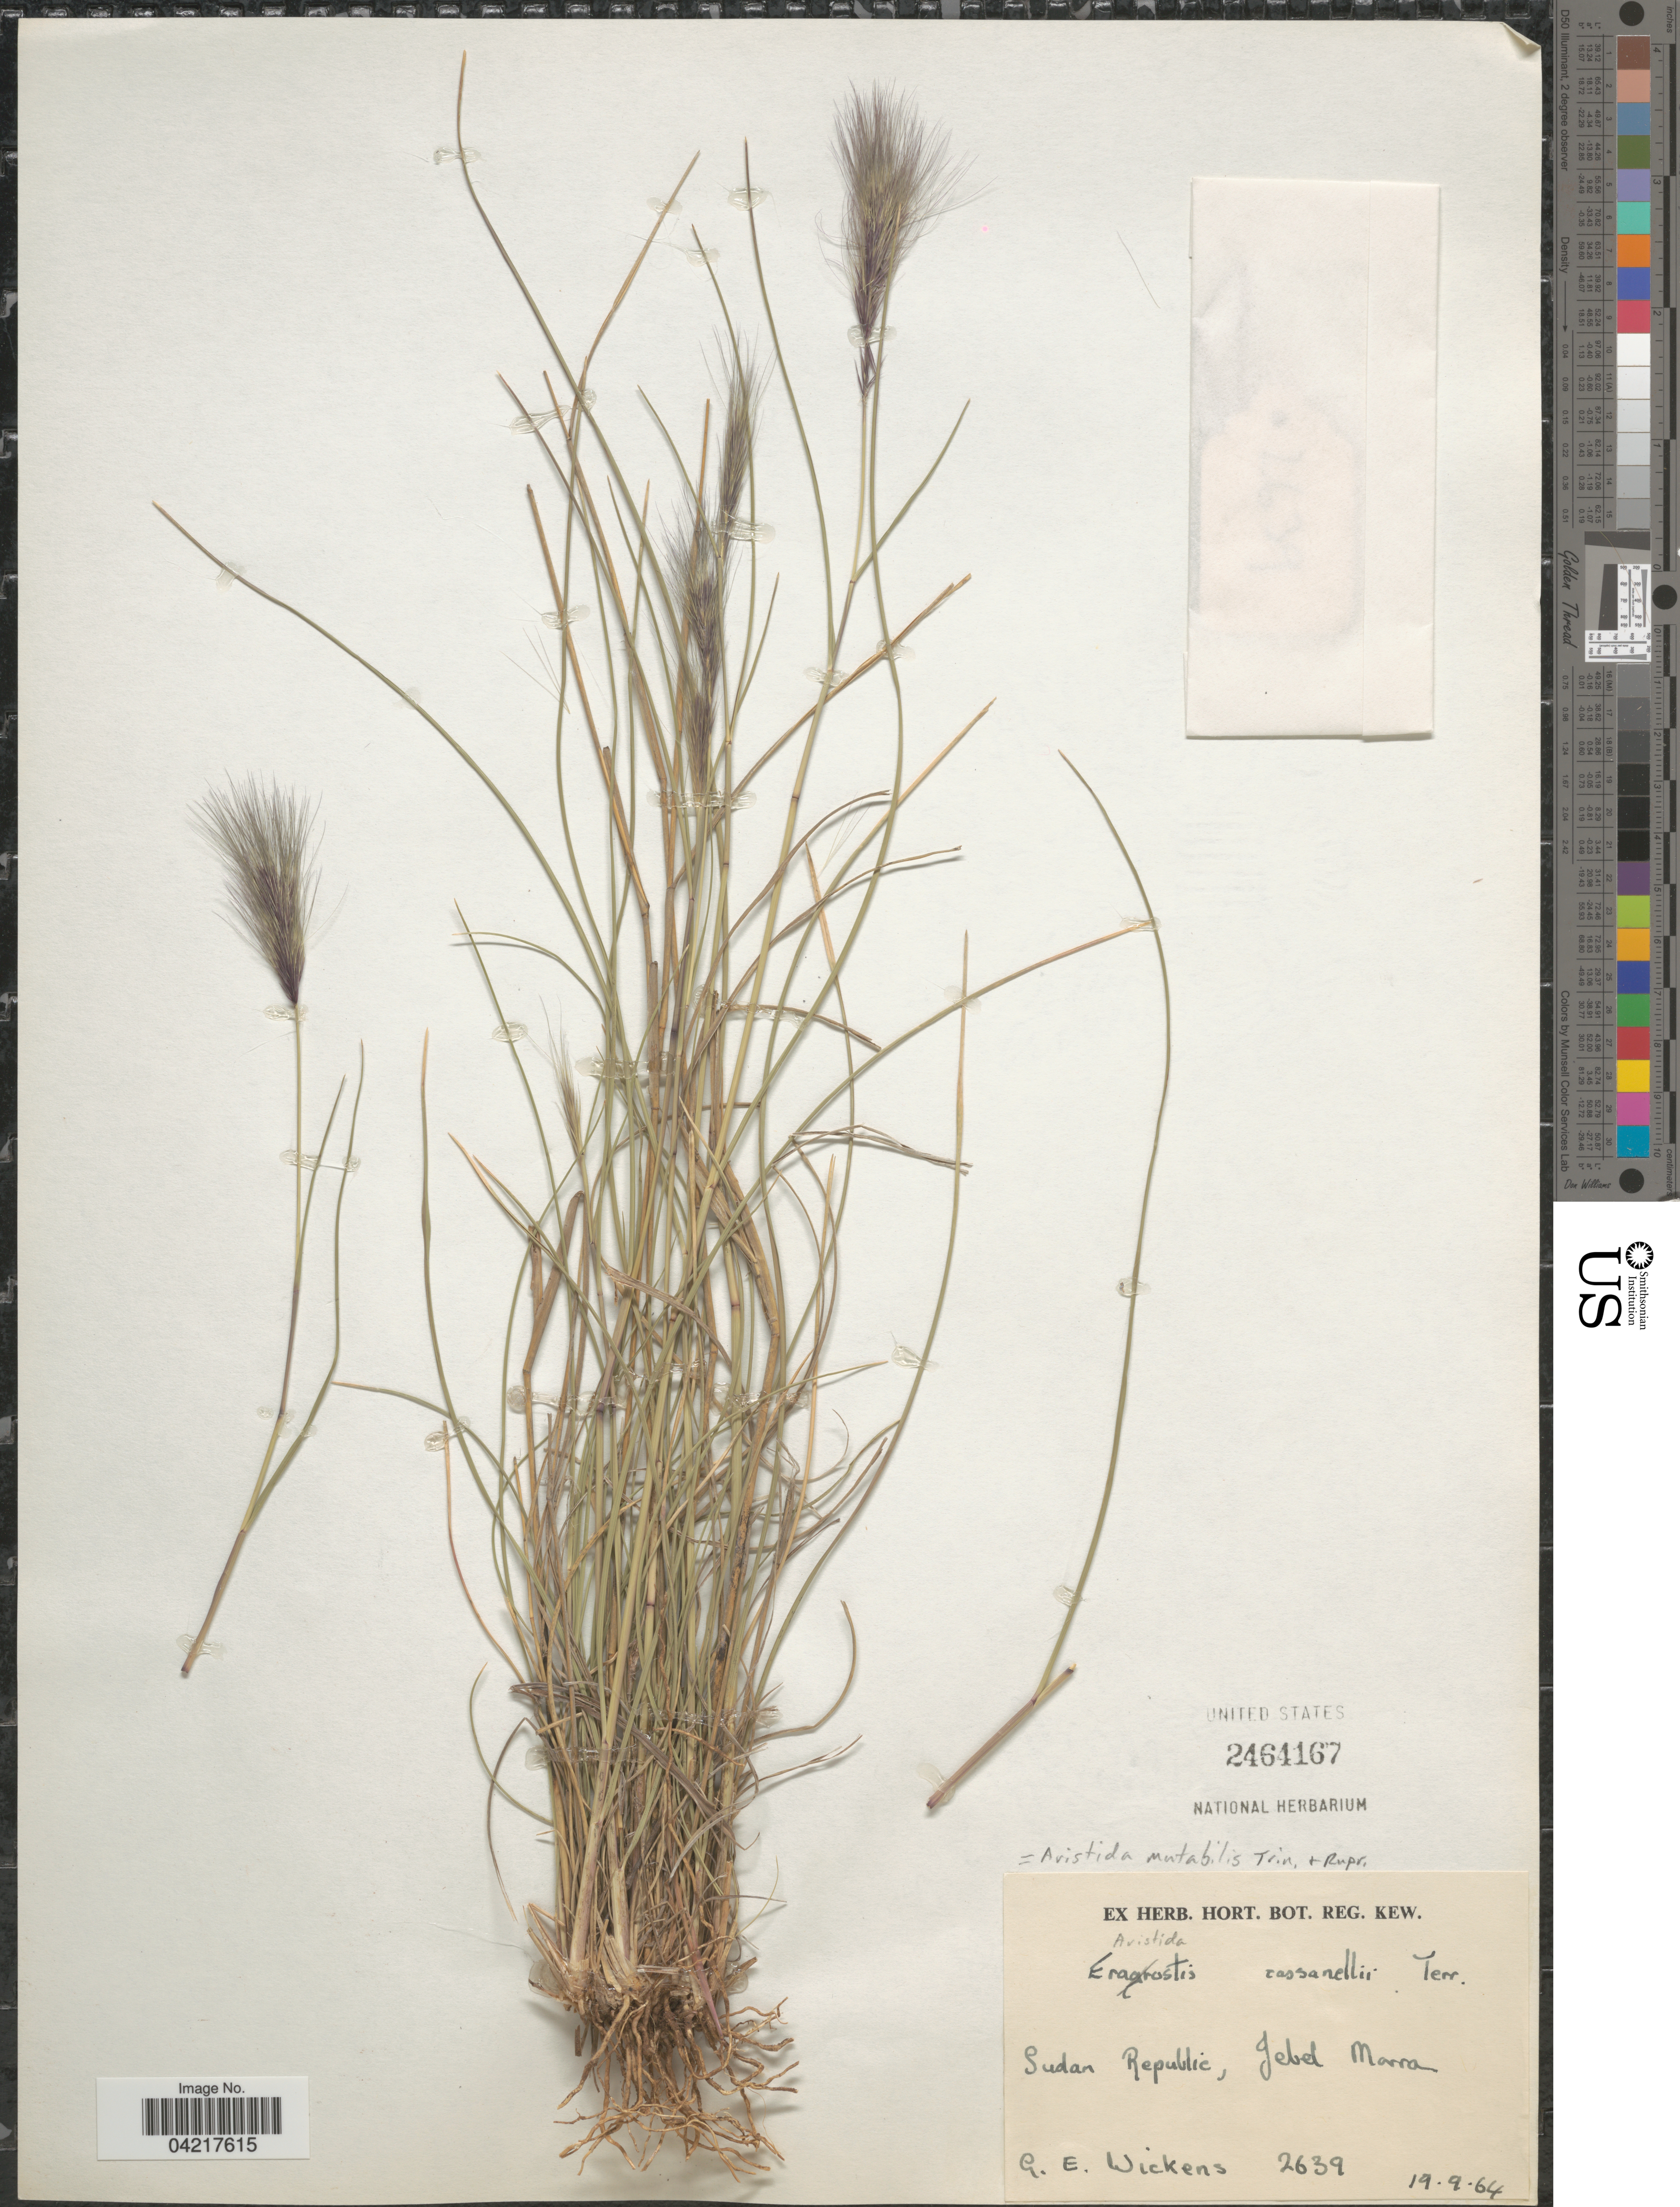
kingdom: Plantae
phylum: Tracheophyta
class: Liliopsida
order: Poales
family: Poaceae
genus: Aristida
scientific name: Aristida mutabilis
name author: Trin. & Rupr.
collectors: G. Wickens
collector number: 2639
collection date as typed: Transcribed d/m/y: 19/9/64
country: Sudan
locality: Sudan Republic, Jebel Marra.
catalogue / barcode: US 2464167